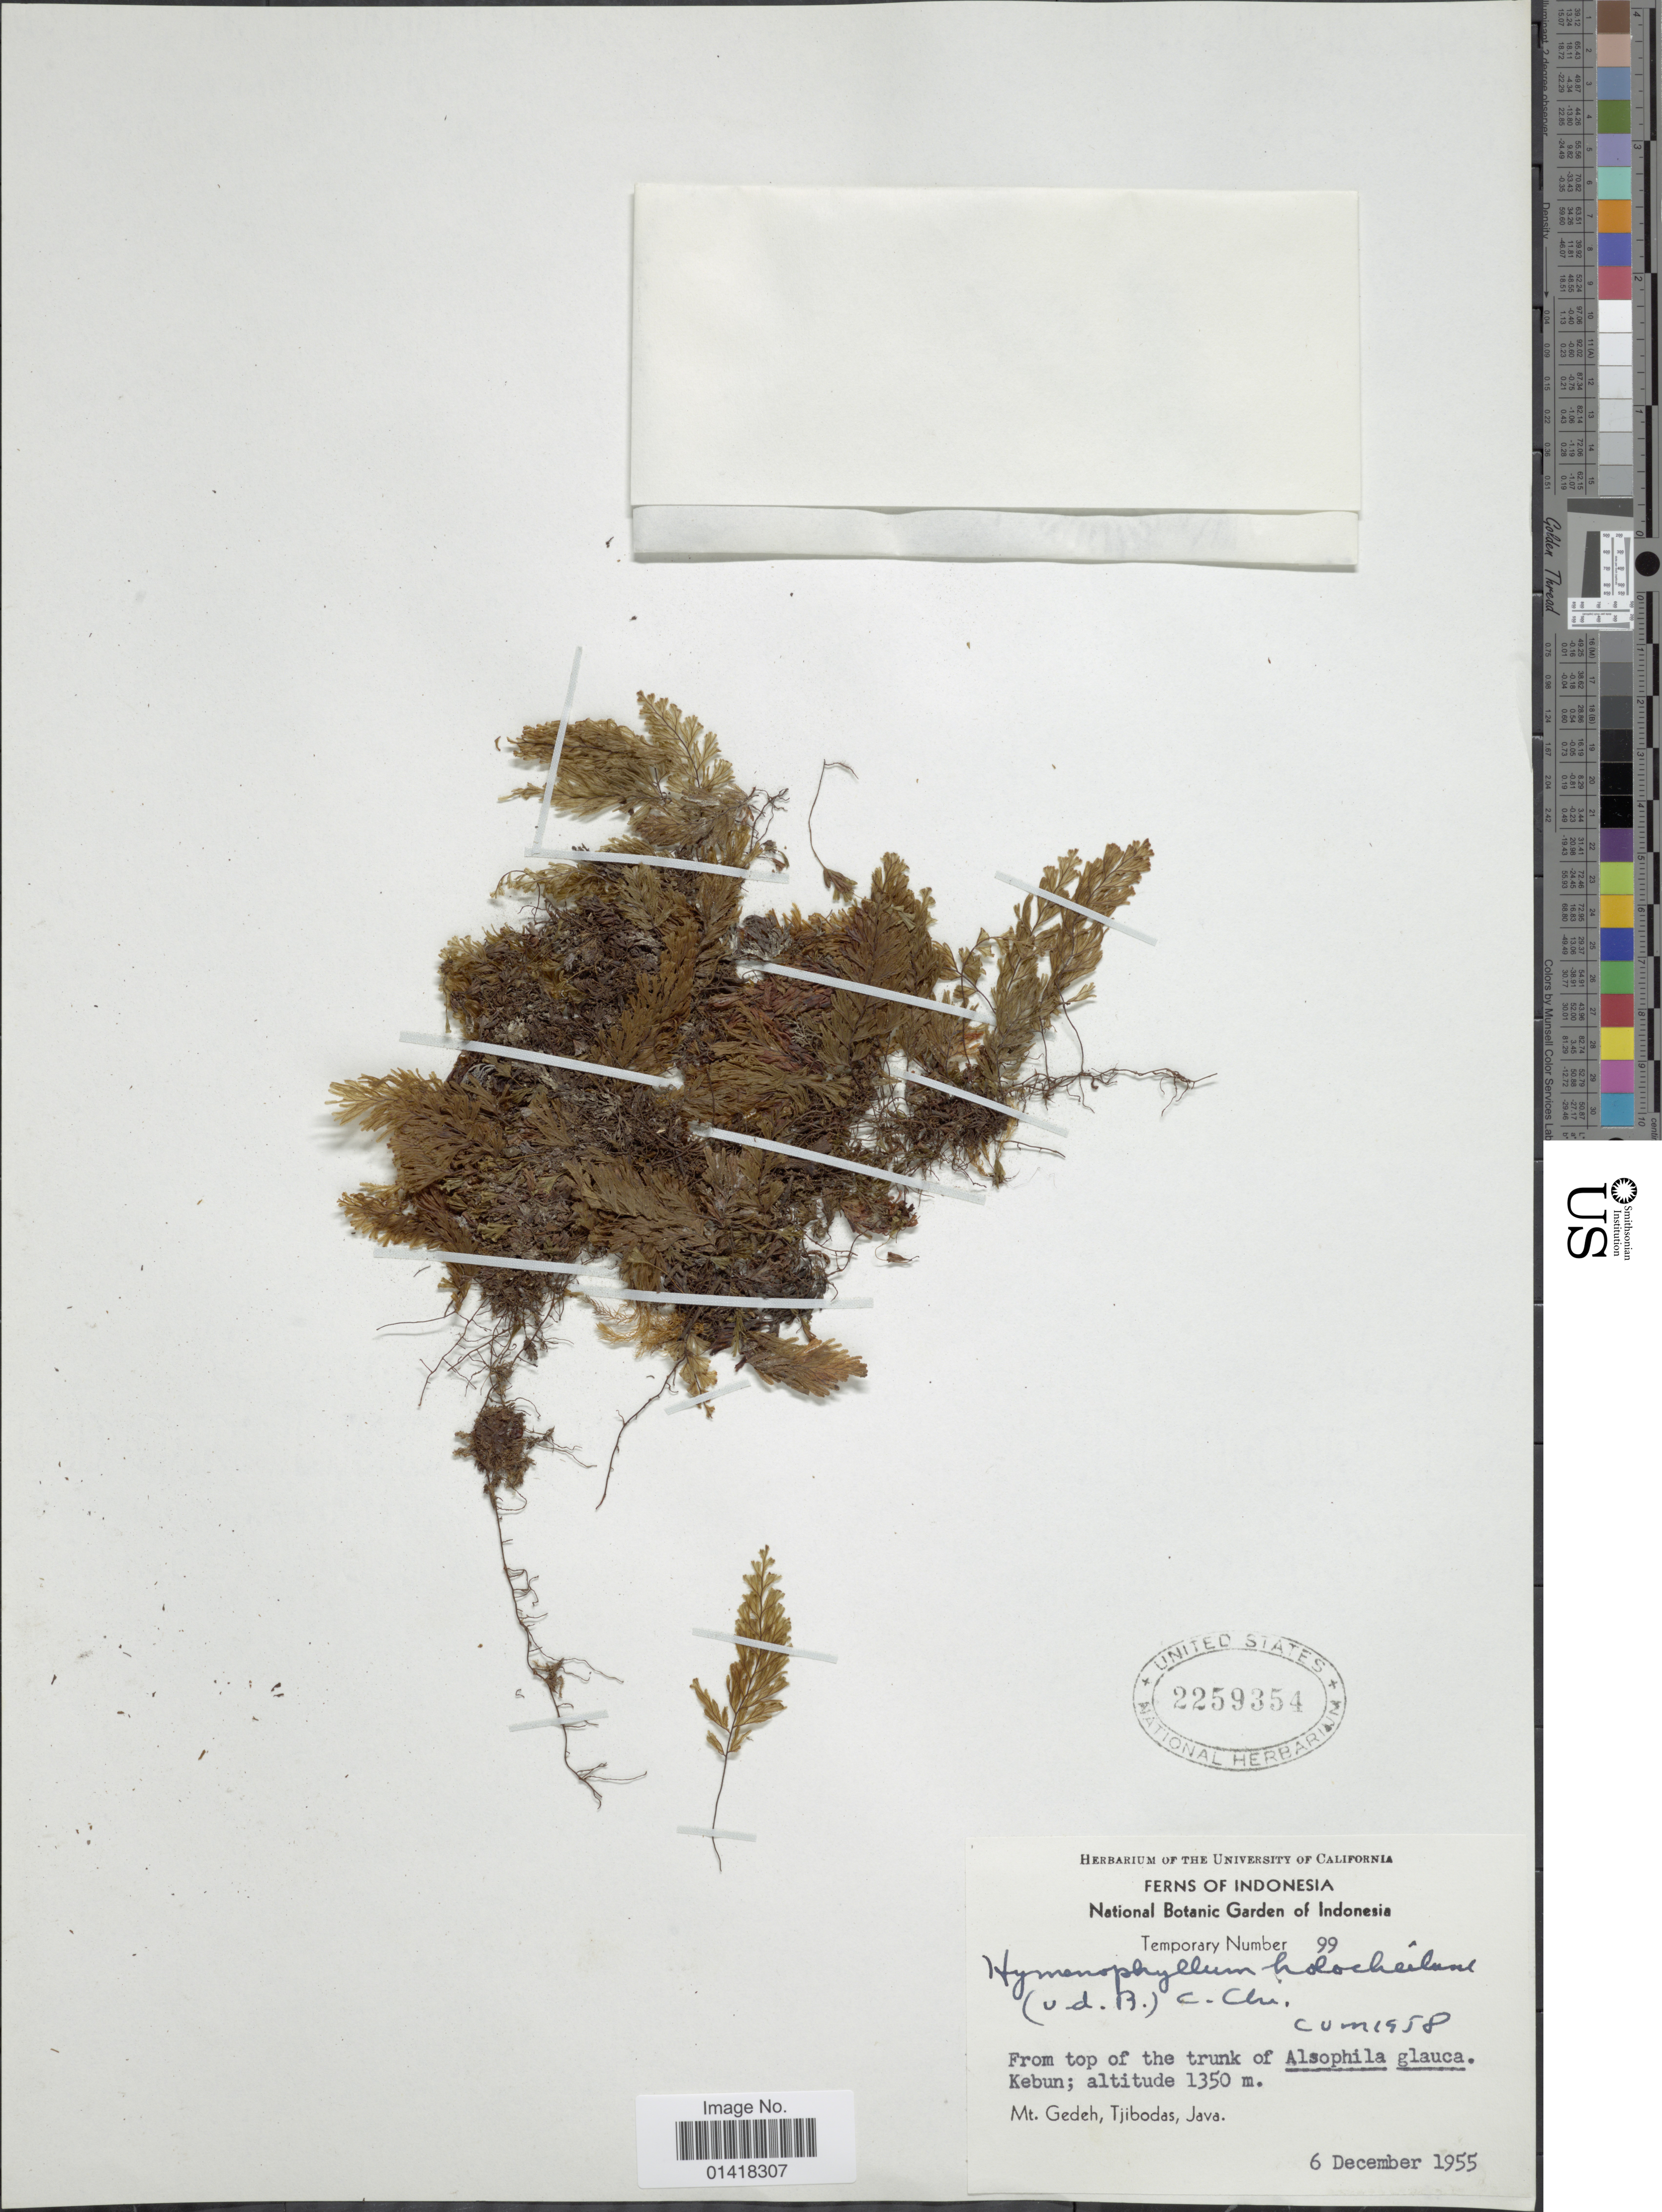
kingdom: Plantae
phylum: Tracheophyta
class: Polypodiopsida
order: Hymenophyllales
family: Hymenophyllaceae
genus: Hymenophyllum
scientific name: Hymenophyllum holochilum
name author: (Bosch) C. Chr.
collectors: ex herb. Univ. of California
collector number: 99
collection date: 1955-12-06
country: Indonesia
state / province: Java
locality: From top of the trunk of Alsophila glauca. Kebun. Mt. Gedeh, Tjobodas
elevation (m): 1350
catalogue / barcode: US 2259354